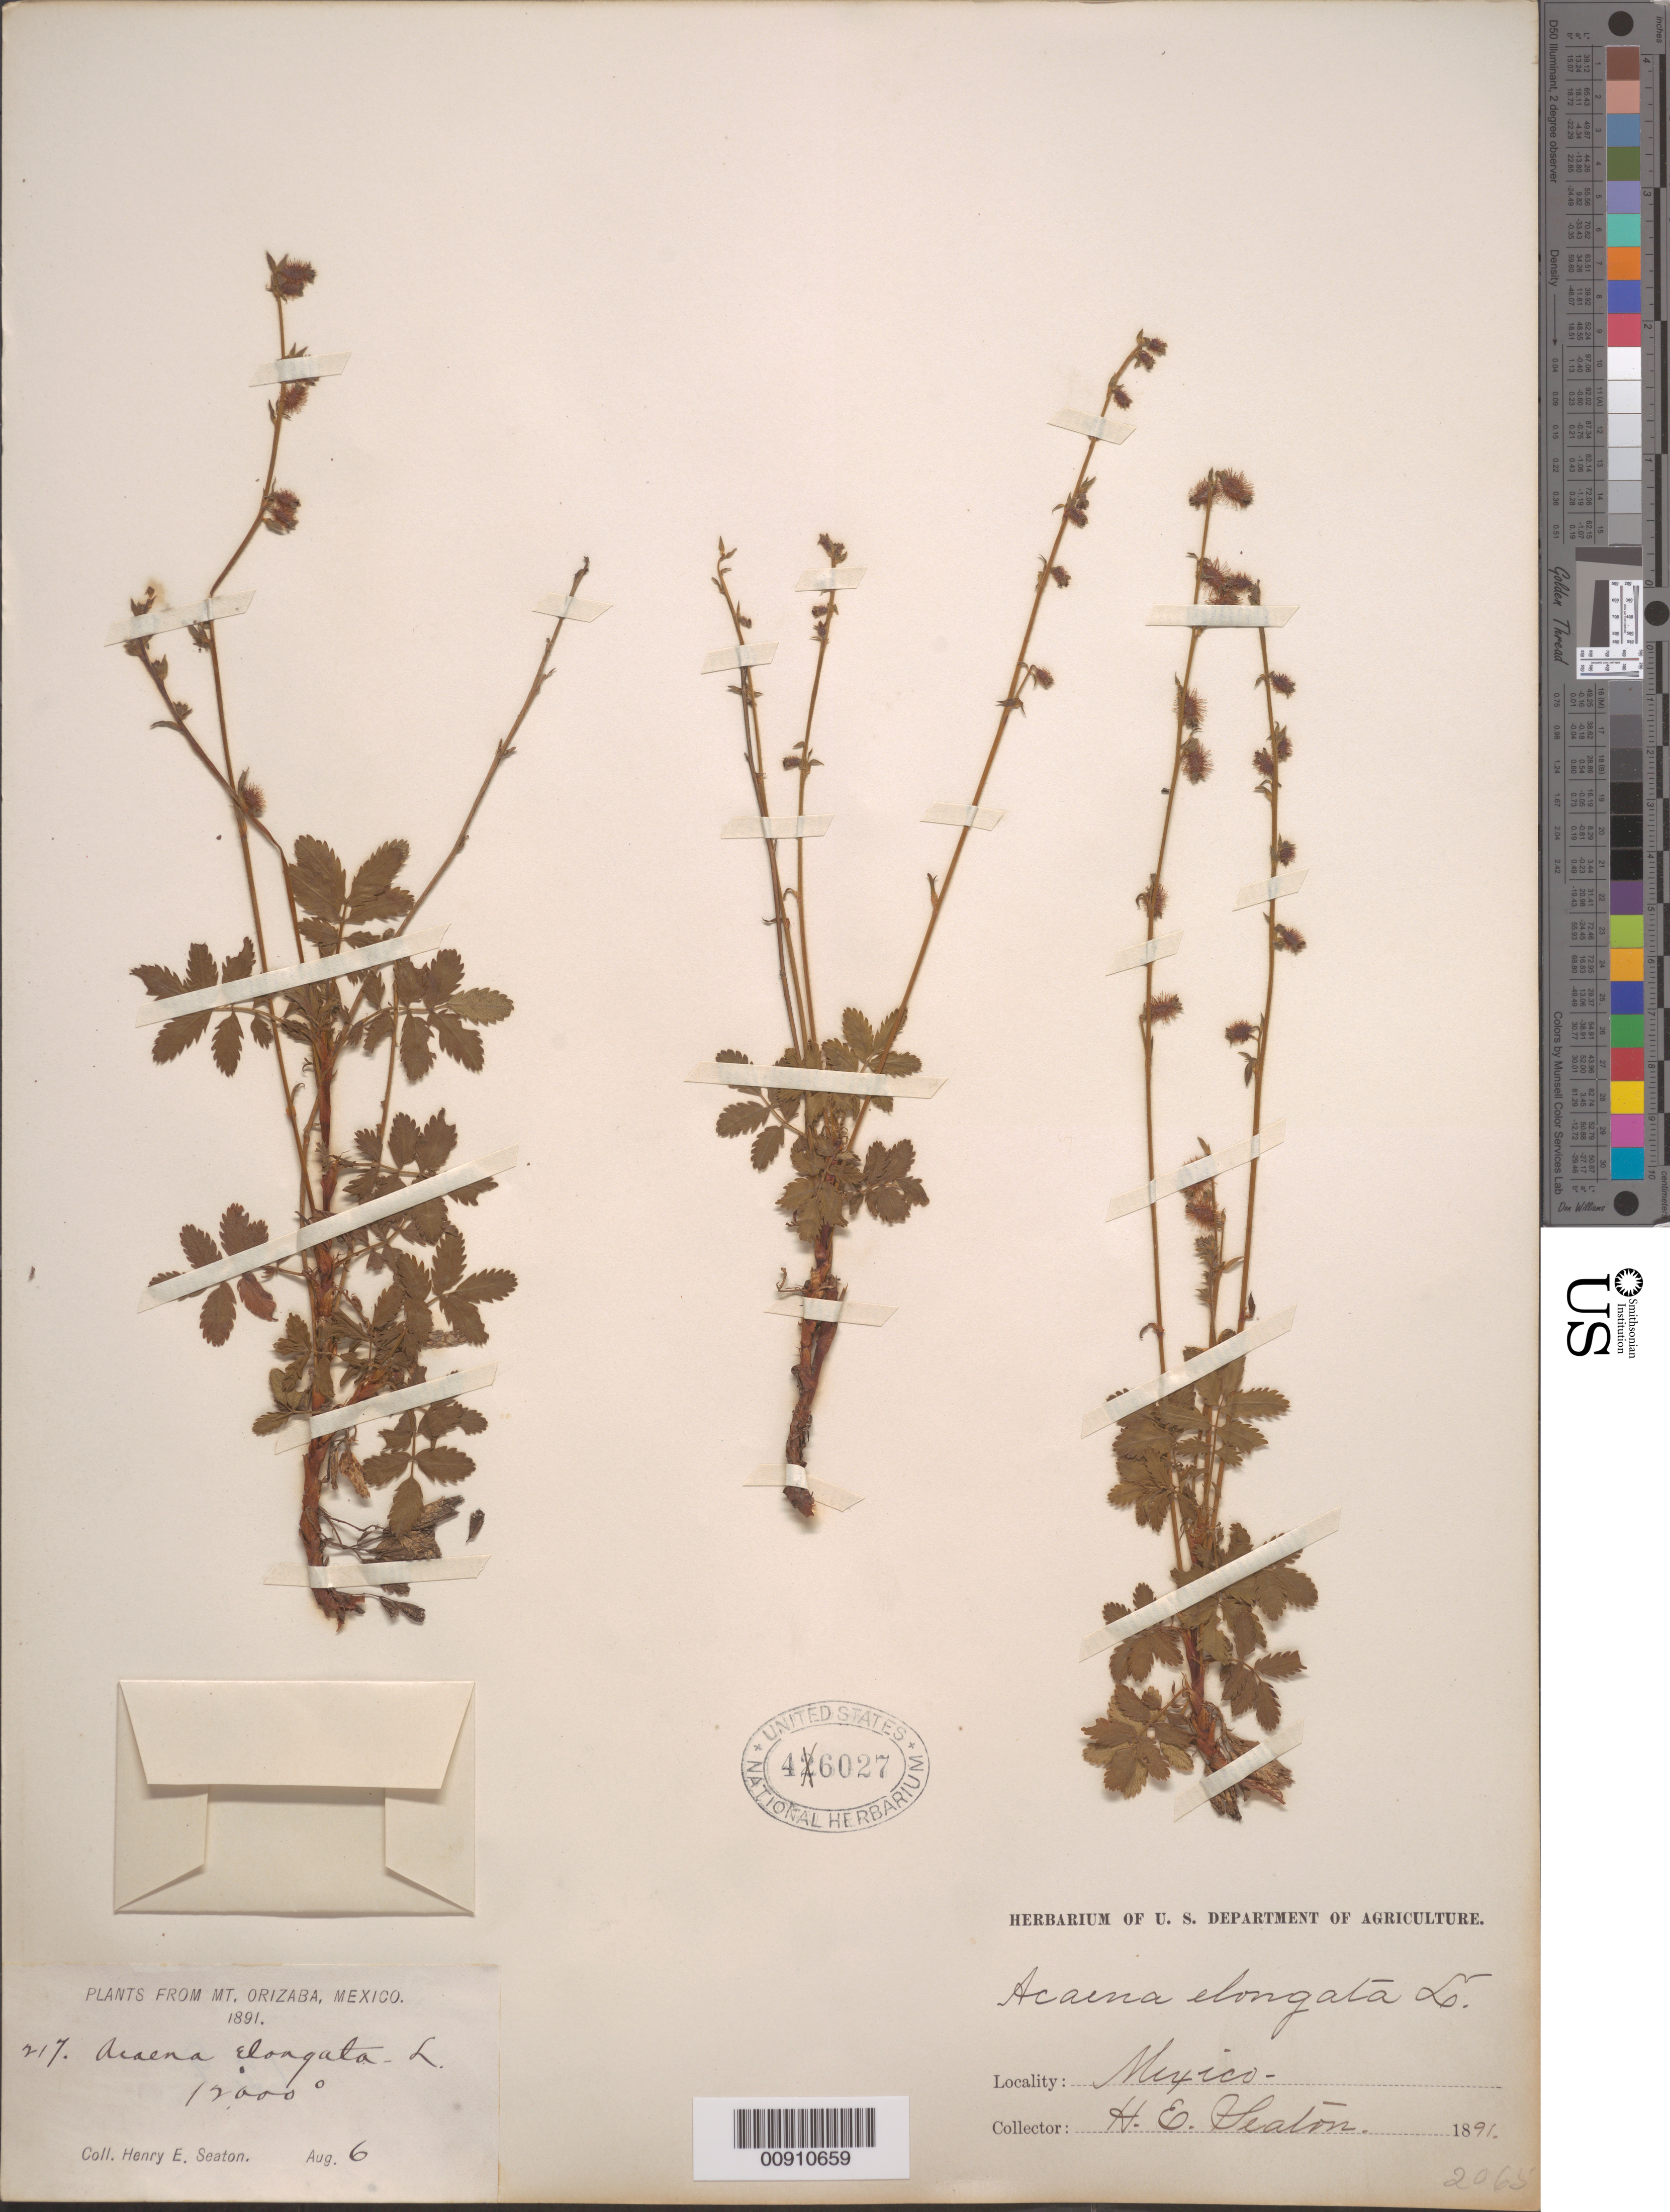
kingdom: Plantae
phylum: Tracheophyta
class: Magnoliopsida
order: Rosales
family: Rosaceae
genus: Acaena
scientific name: Acaena elongata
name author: L.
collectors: H. E. Seaton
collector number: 217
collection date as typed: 06 Aug 1891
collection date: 1891-08-06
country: Mexico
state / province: Veracruz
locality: Mt. Orizaba.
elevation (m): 3658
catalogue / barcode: US 46027